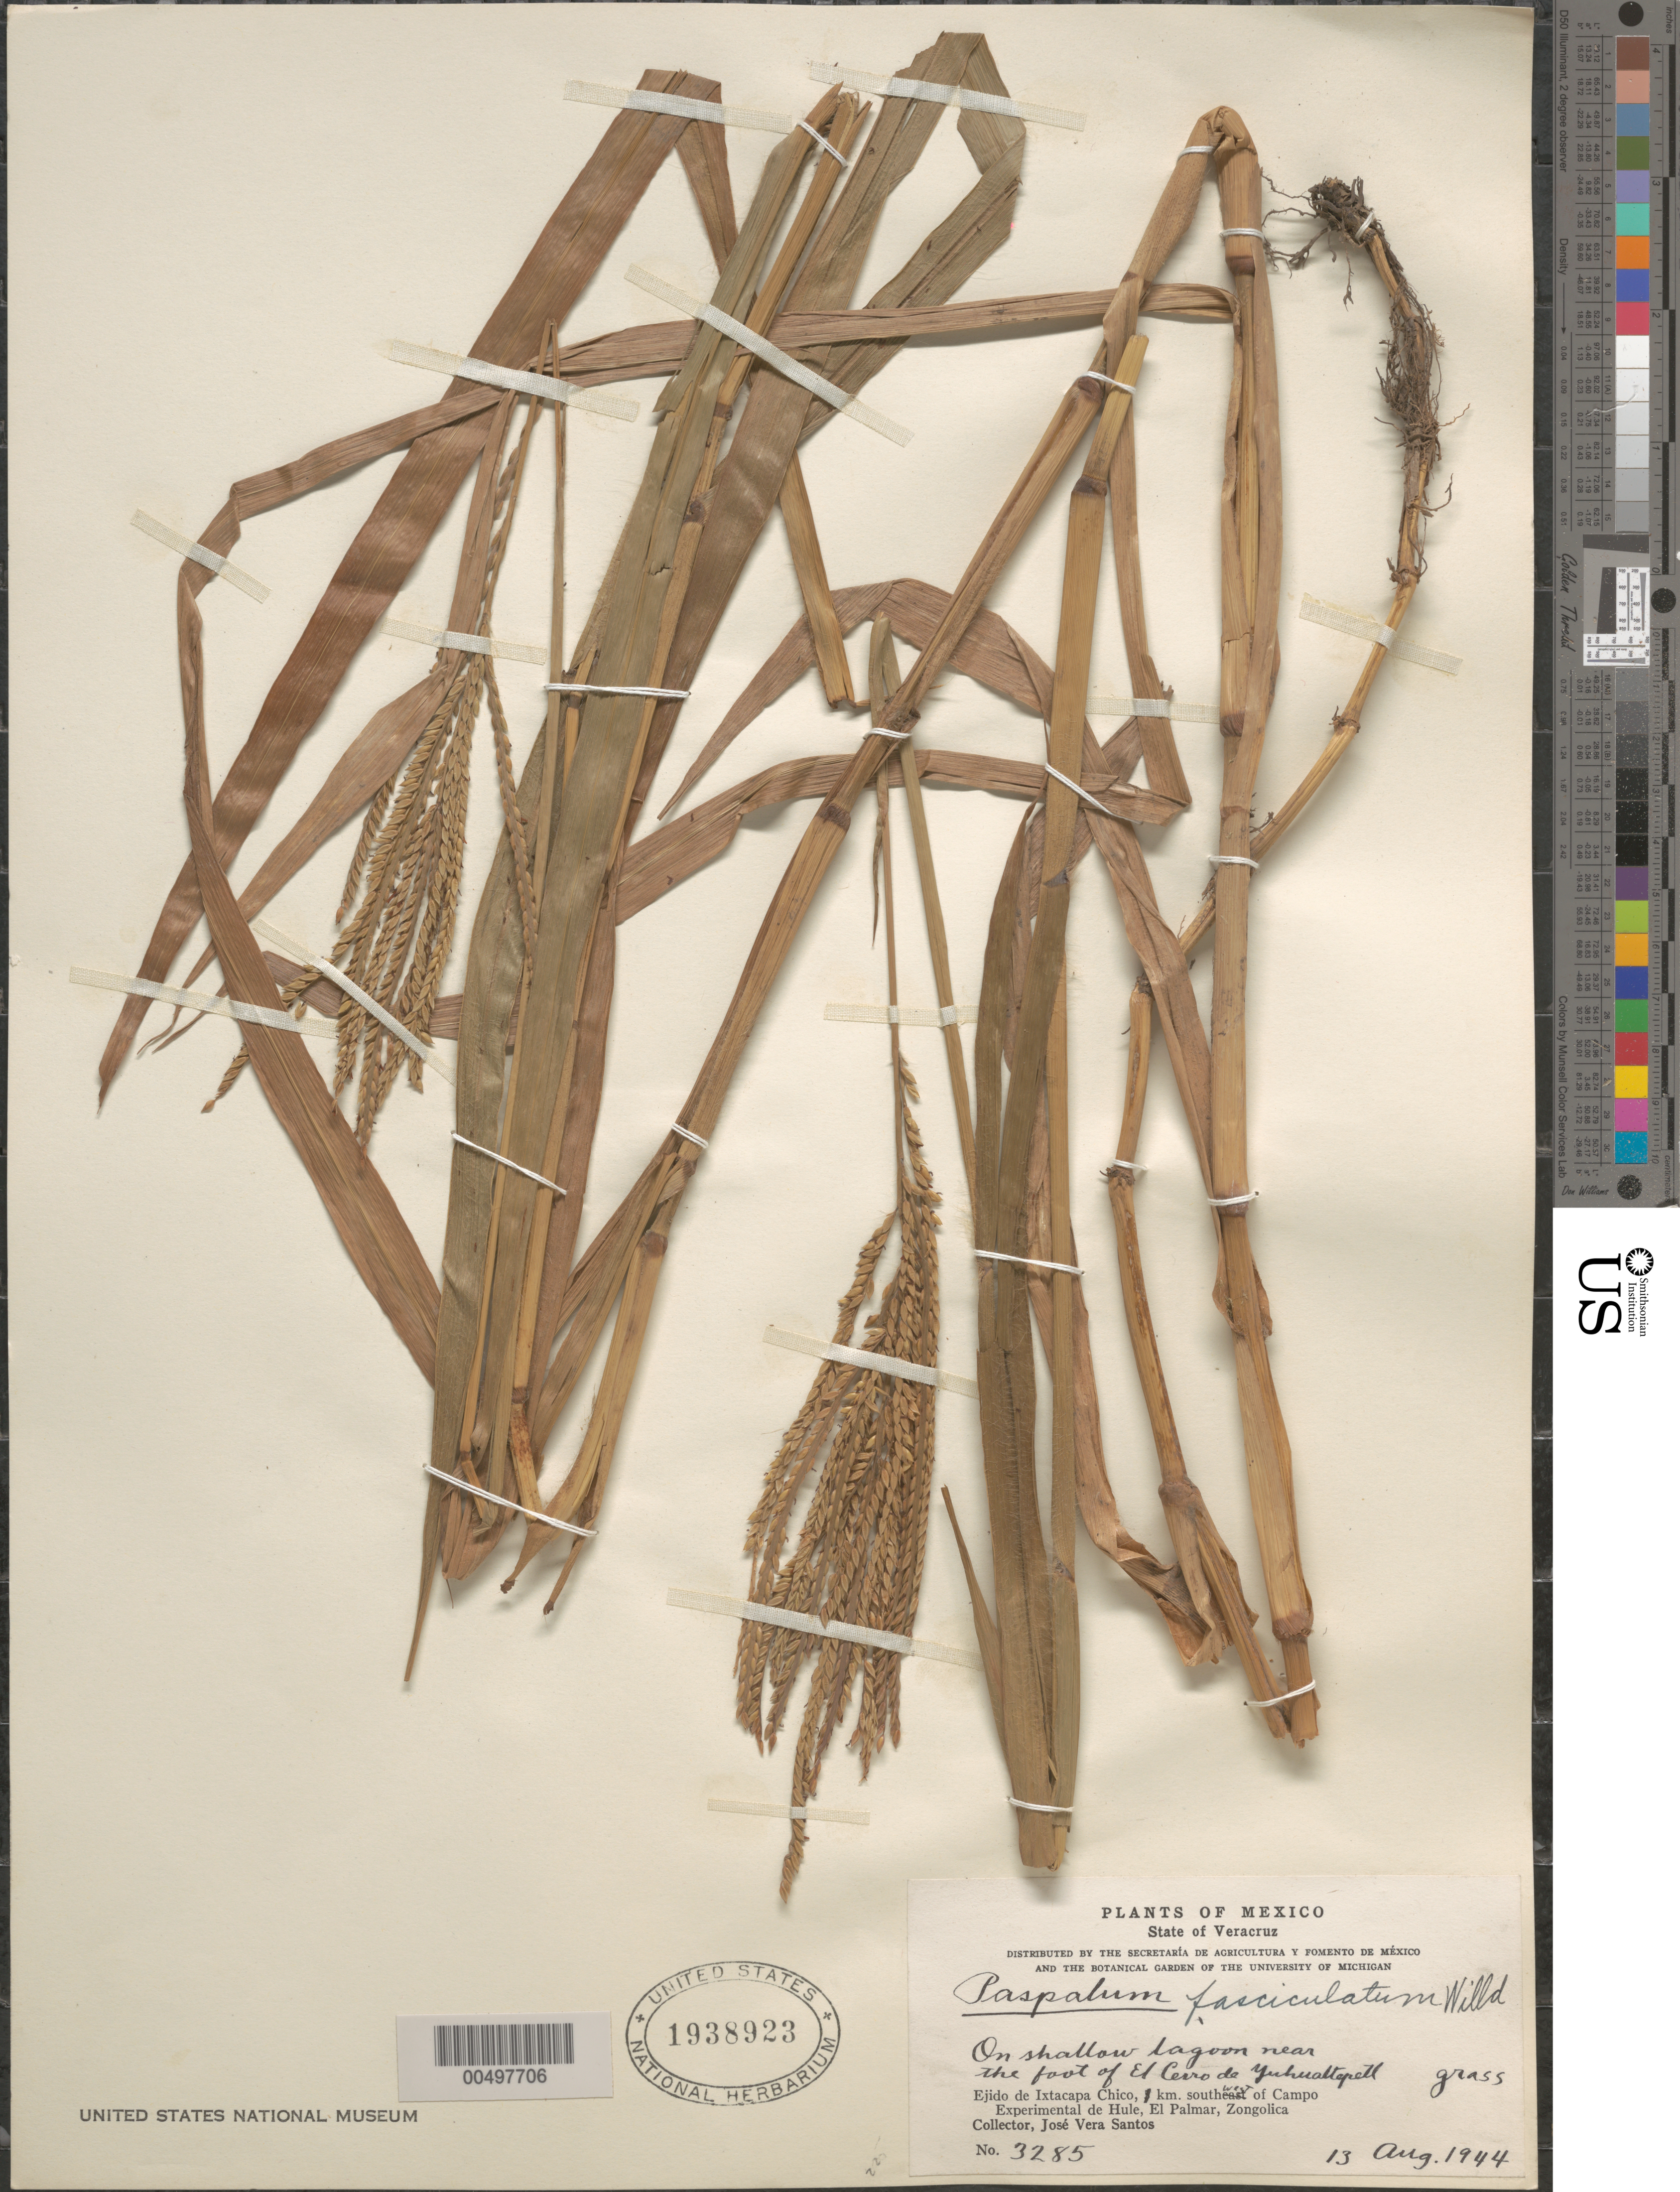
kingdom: Plantae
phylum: Tracheophyta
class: Liliopsida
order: Poales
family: Poaceae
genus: Paspalum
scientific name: Paspalum fasciculatum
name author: Willd. ex Flüggé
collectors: J. V. Santos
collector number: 3285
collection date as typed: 13 Aug 1944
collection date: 1944-08-13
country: Mexico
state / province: Veracruz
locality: The foot of El Cerro de Yuhualtepetl, Ejido de Ixtacapa Chico, 1 km SW of Campo Experimental de Hule, El Palmar, Zongolica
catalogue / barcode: US 1938923